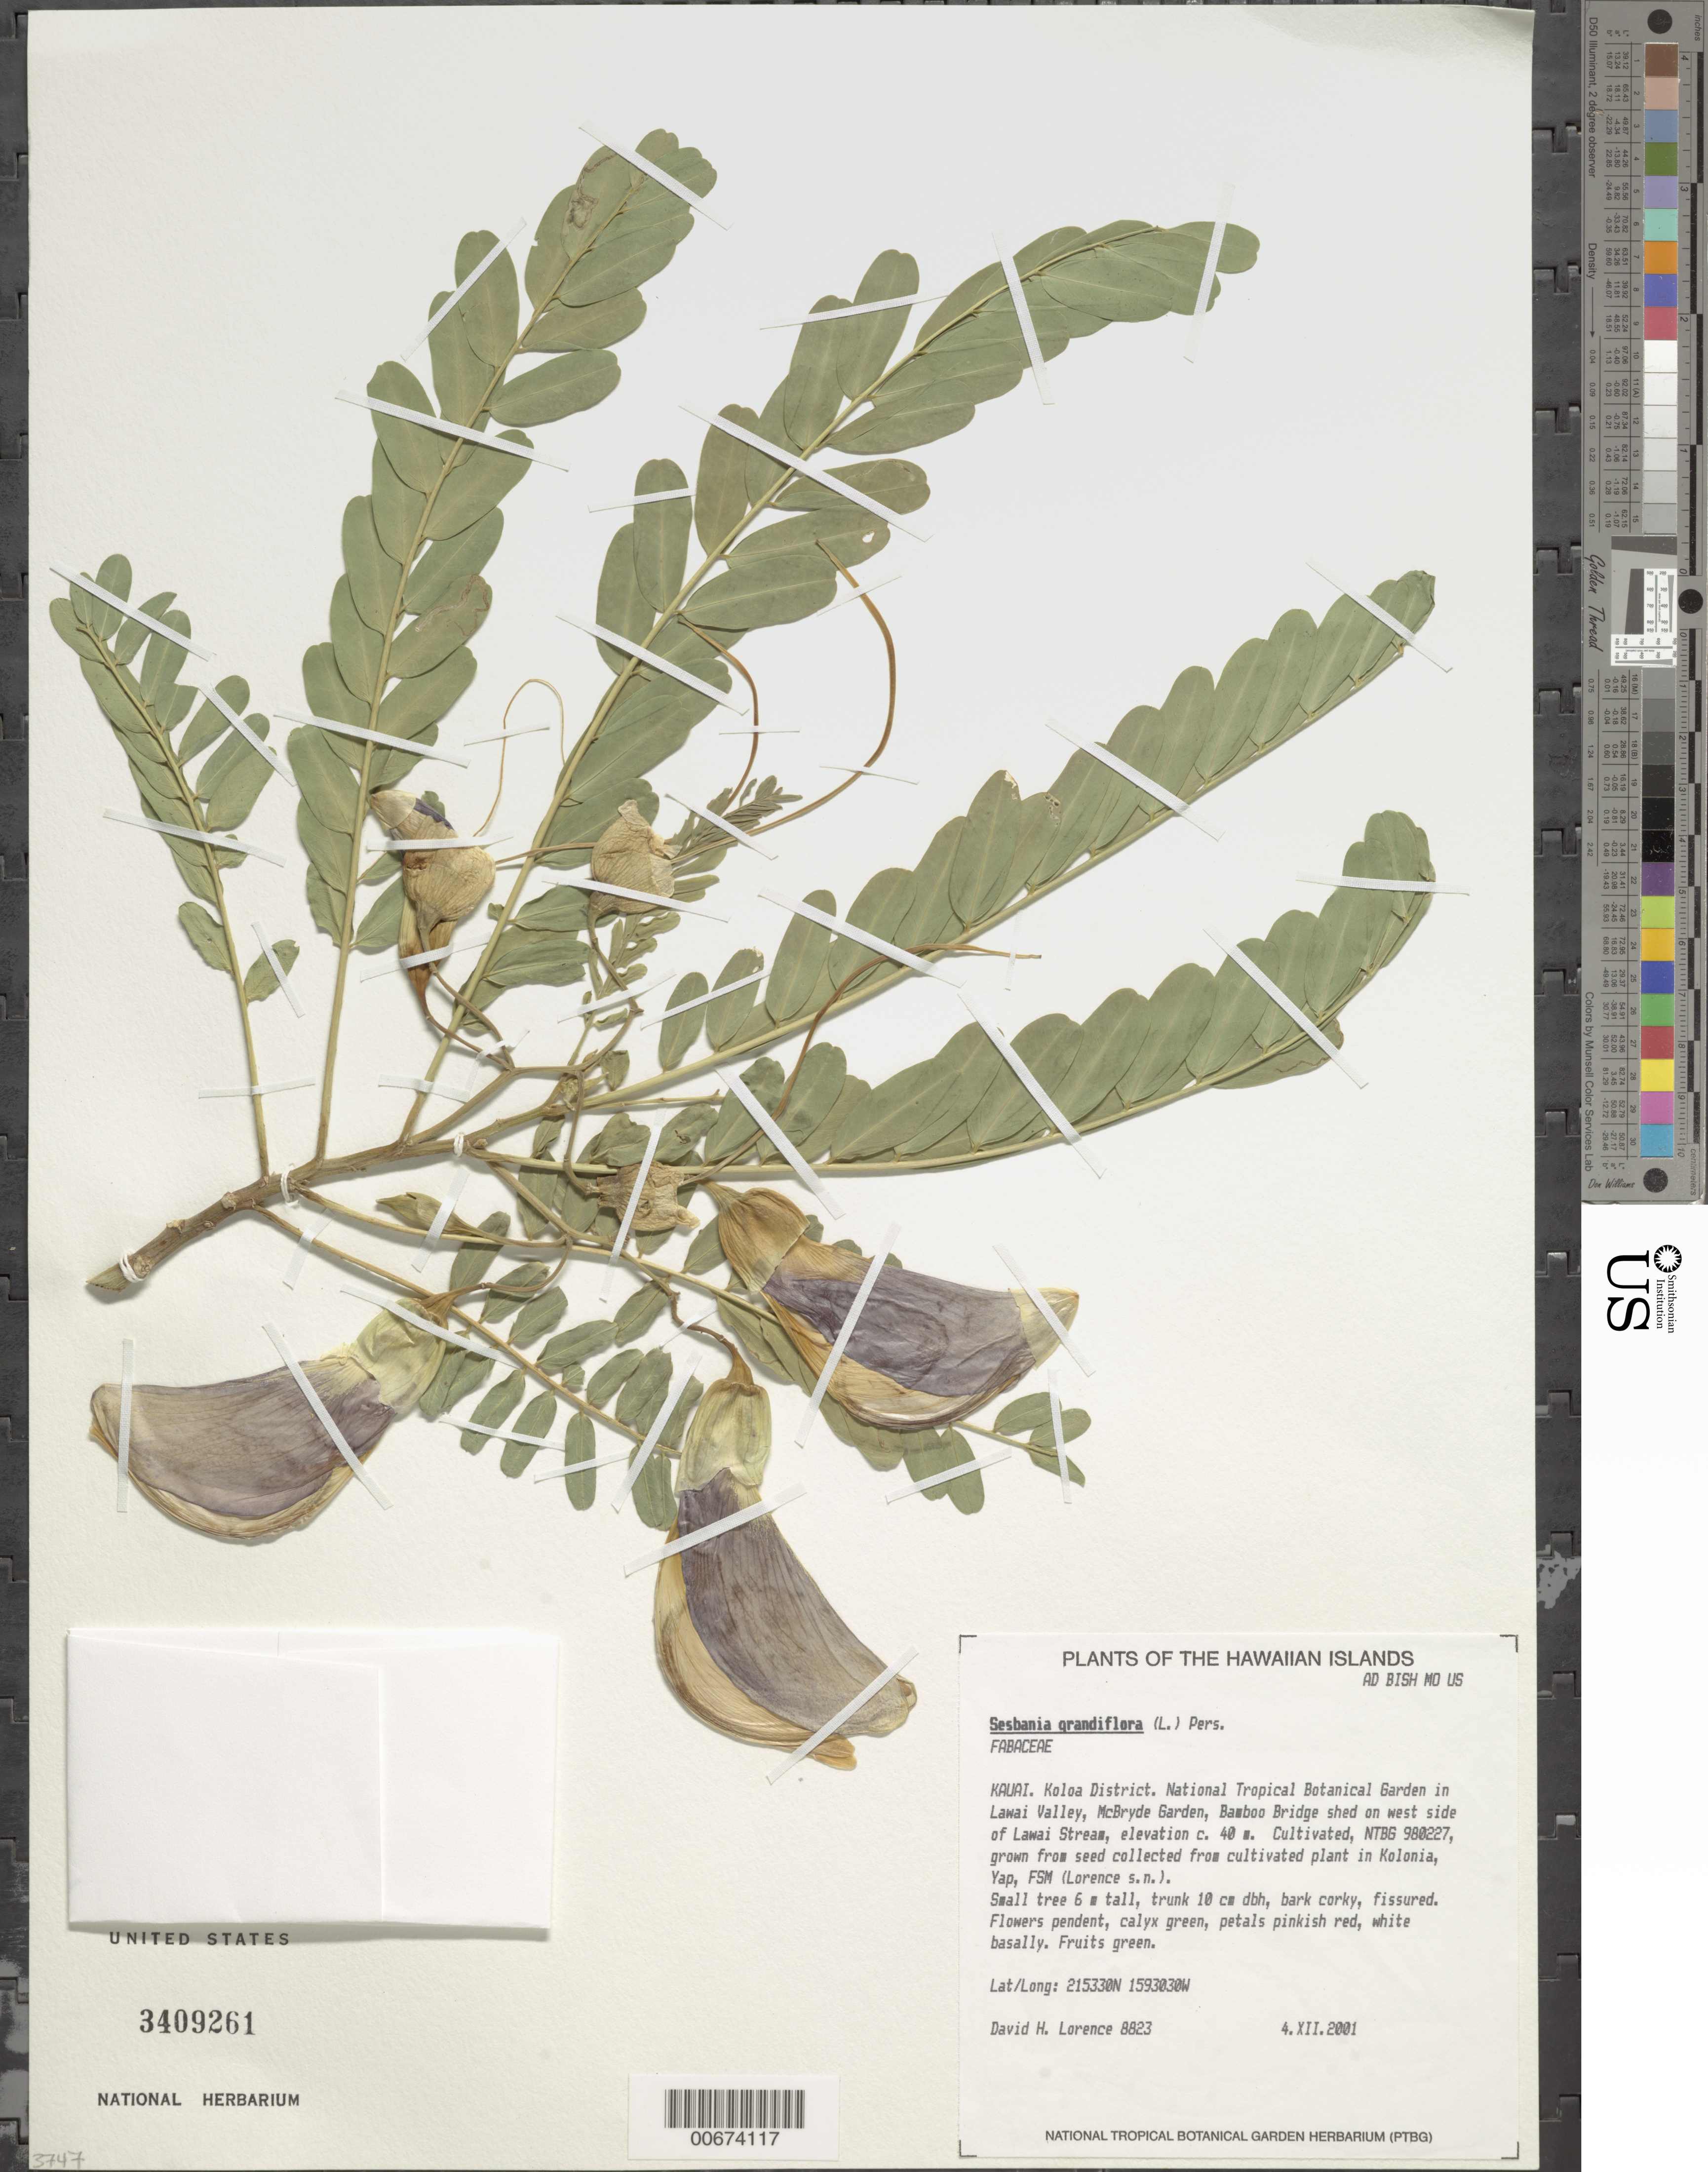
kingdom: Plantae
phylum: Tracheophyta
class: Magnoliopsida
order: Fabales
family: Fabaceae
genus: Sesbania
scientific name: Sesbania grandiflora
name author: (L.) Poir.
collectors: D. Lorence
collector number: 8823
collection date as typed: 4 Dec 2001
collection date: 2001-12-04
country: United States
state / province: Hawaii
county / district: Kauai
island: Kaua'i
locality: Koloa District, National Tropical Botanical Garden in Lawai Valley, McBryde Garden, Bamboo Bridge shed on west side of Lawai Str.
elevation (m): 40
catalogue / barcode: US 3409261